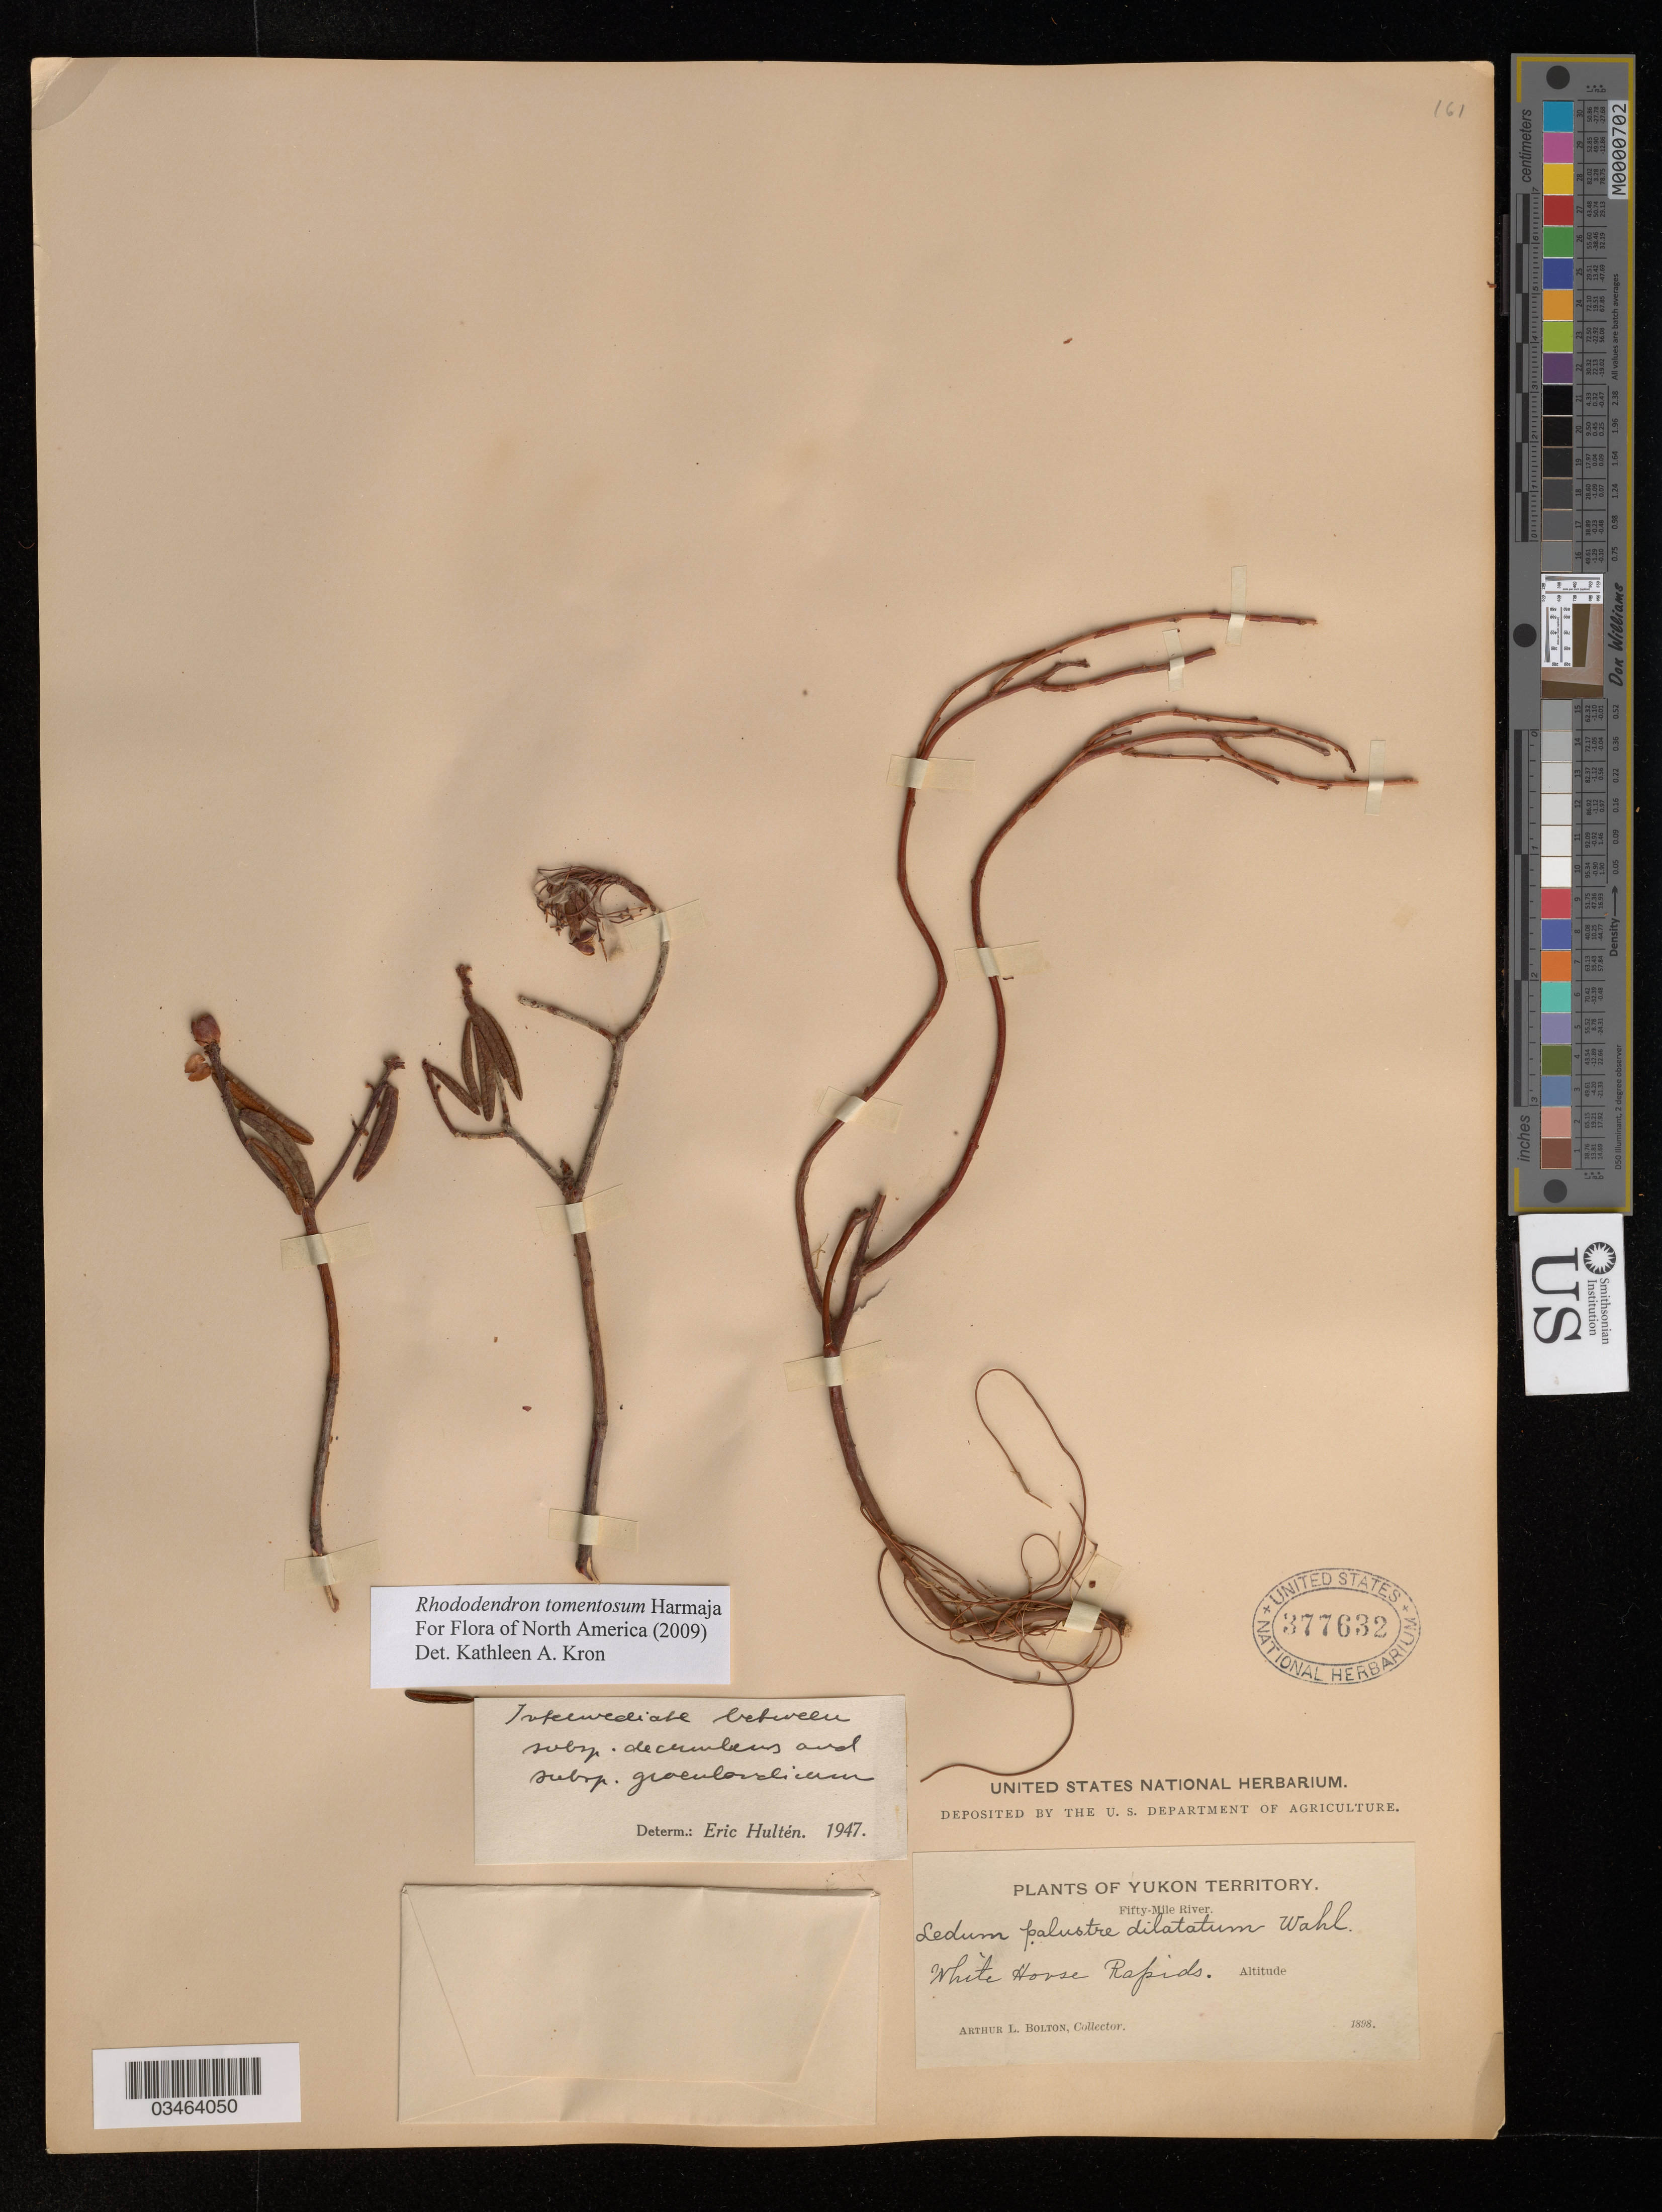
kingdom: Plantae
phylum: Tracheophyta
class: Magnoliopsida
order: Ericales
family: Ericaceae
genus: Rhododendron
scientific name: Rhododendron tomentosum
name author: Harmaja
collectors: A. Bolton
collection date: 1898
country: Canada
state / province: Yukon Territory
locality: Fifty-Mile River. White Horse Rapids.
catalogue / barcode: US 377632